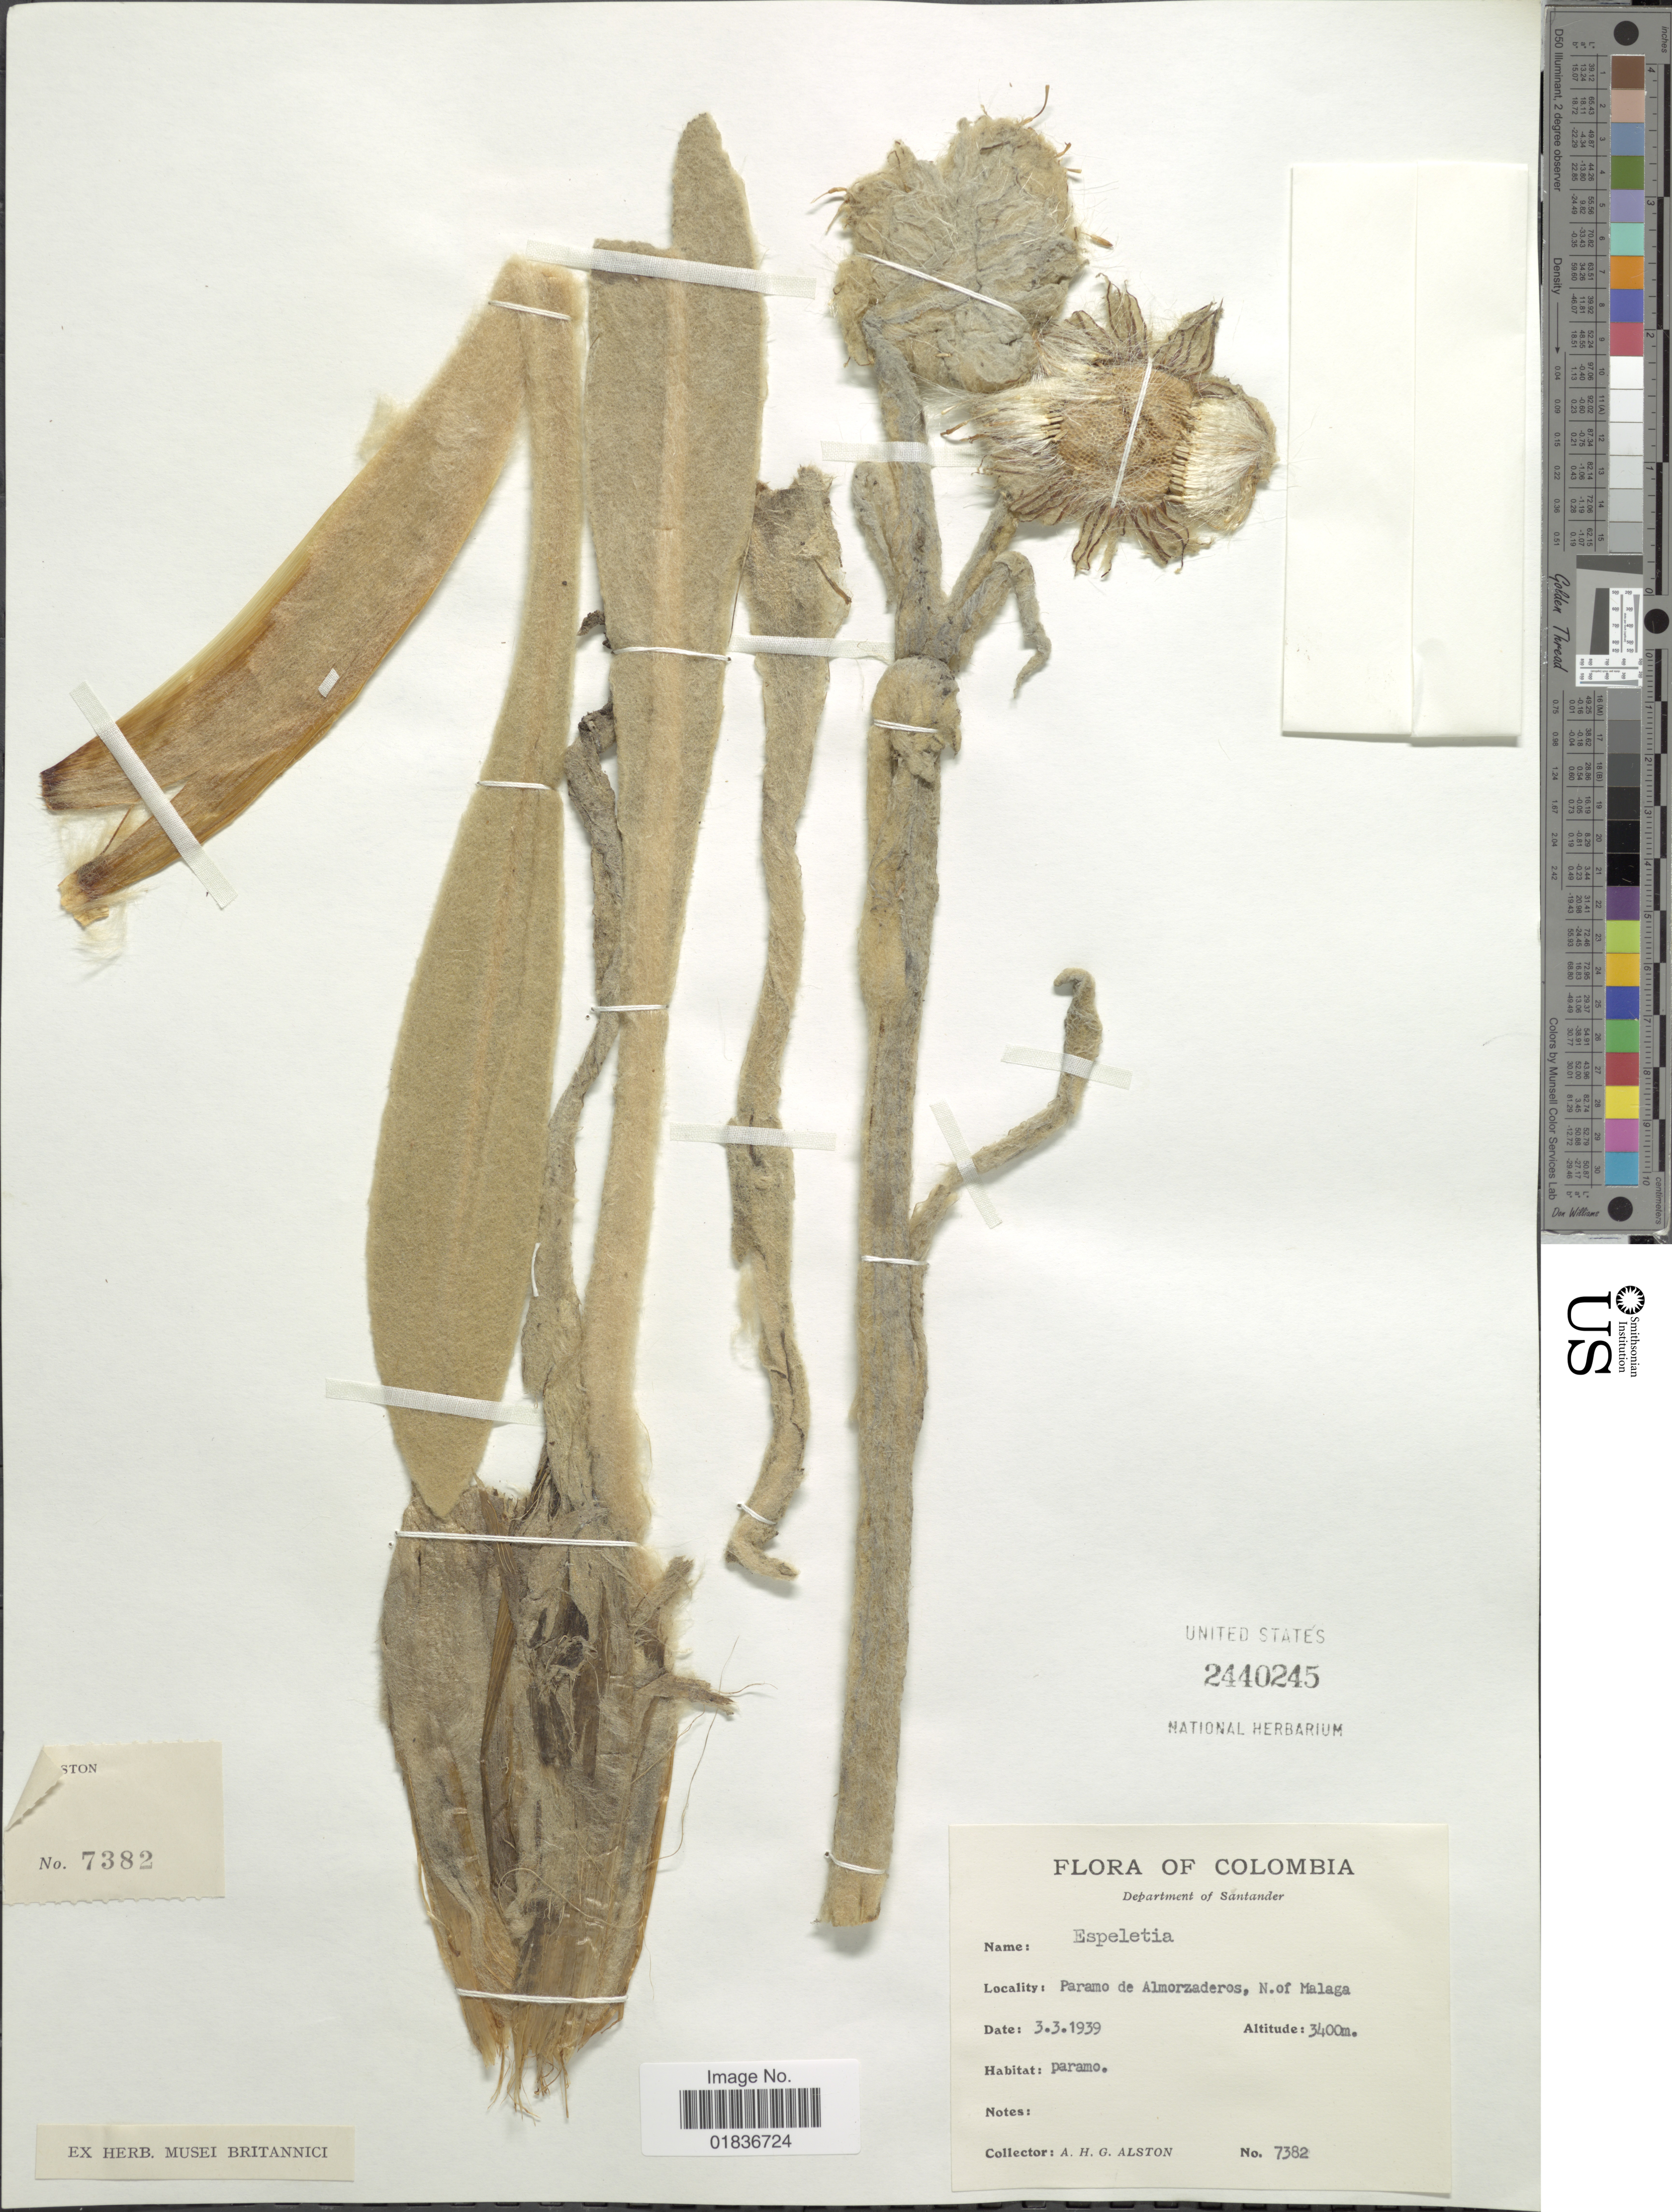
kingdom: Plantae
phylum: Tracheophyta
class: Magnoliopsida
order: Asterales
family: Asteraceae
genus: Senecio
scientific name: Senecio canescens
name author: (Bonpl.) Cuatrec.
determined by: Salomon, Luciana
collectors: A. H. Alston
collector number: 7382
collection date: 1939-03-03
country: Colombia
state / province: Santander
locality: Department of Santander. Paramo de Almorzaderos, N. of Malaga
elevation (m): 3400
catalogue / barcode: US 2440245